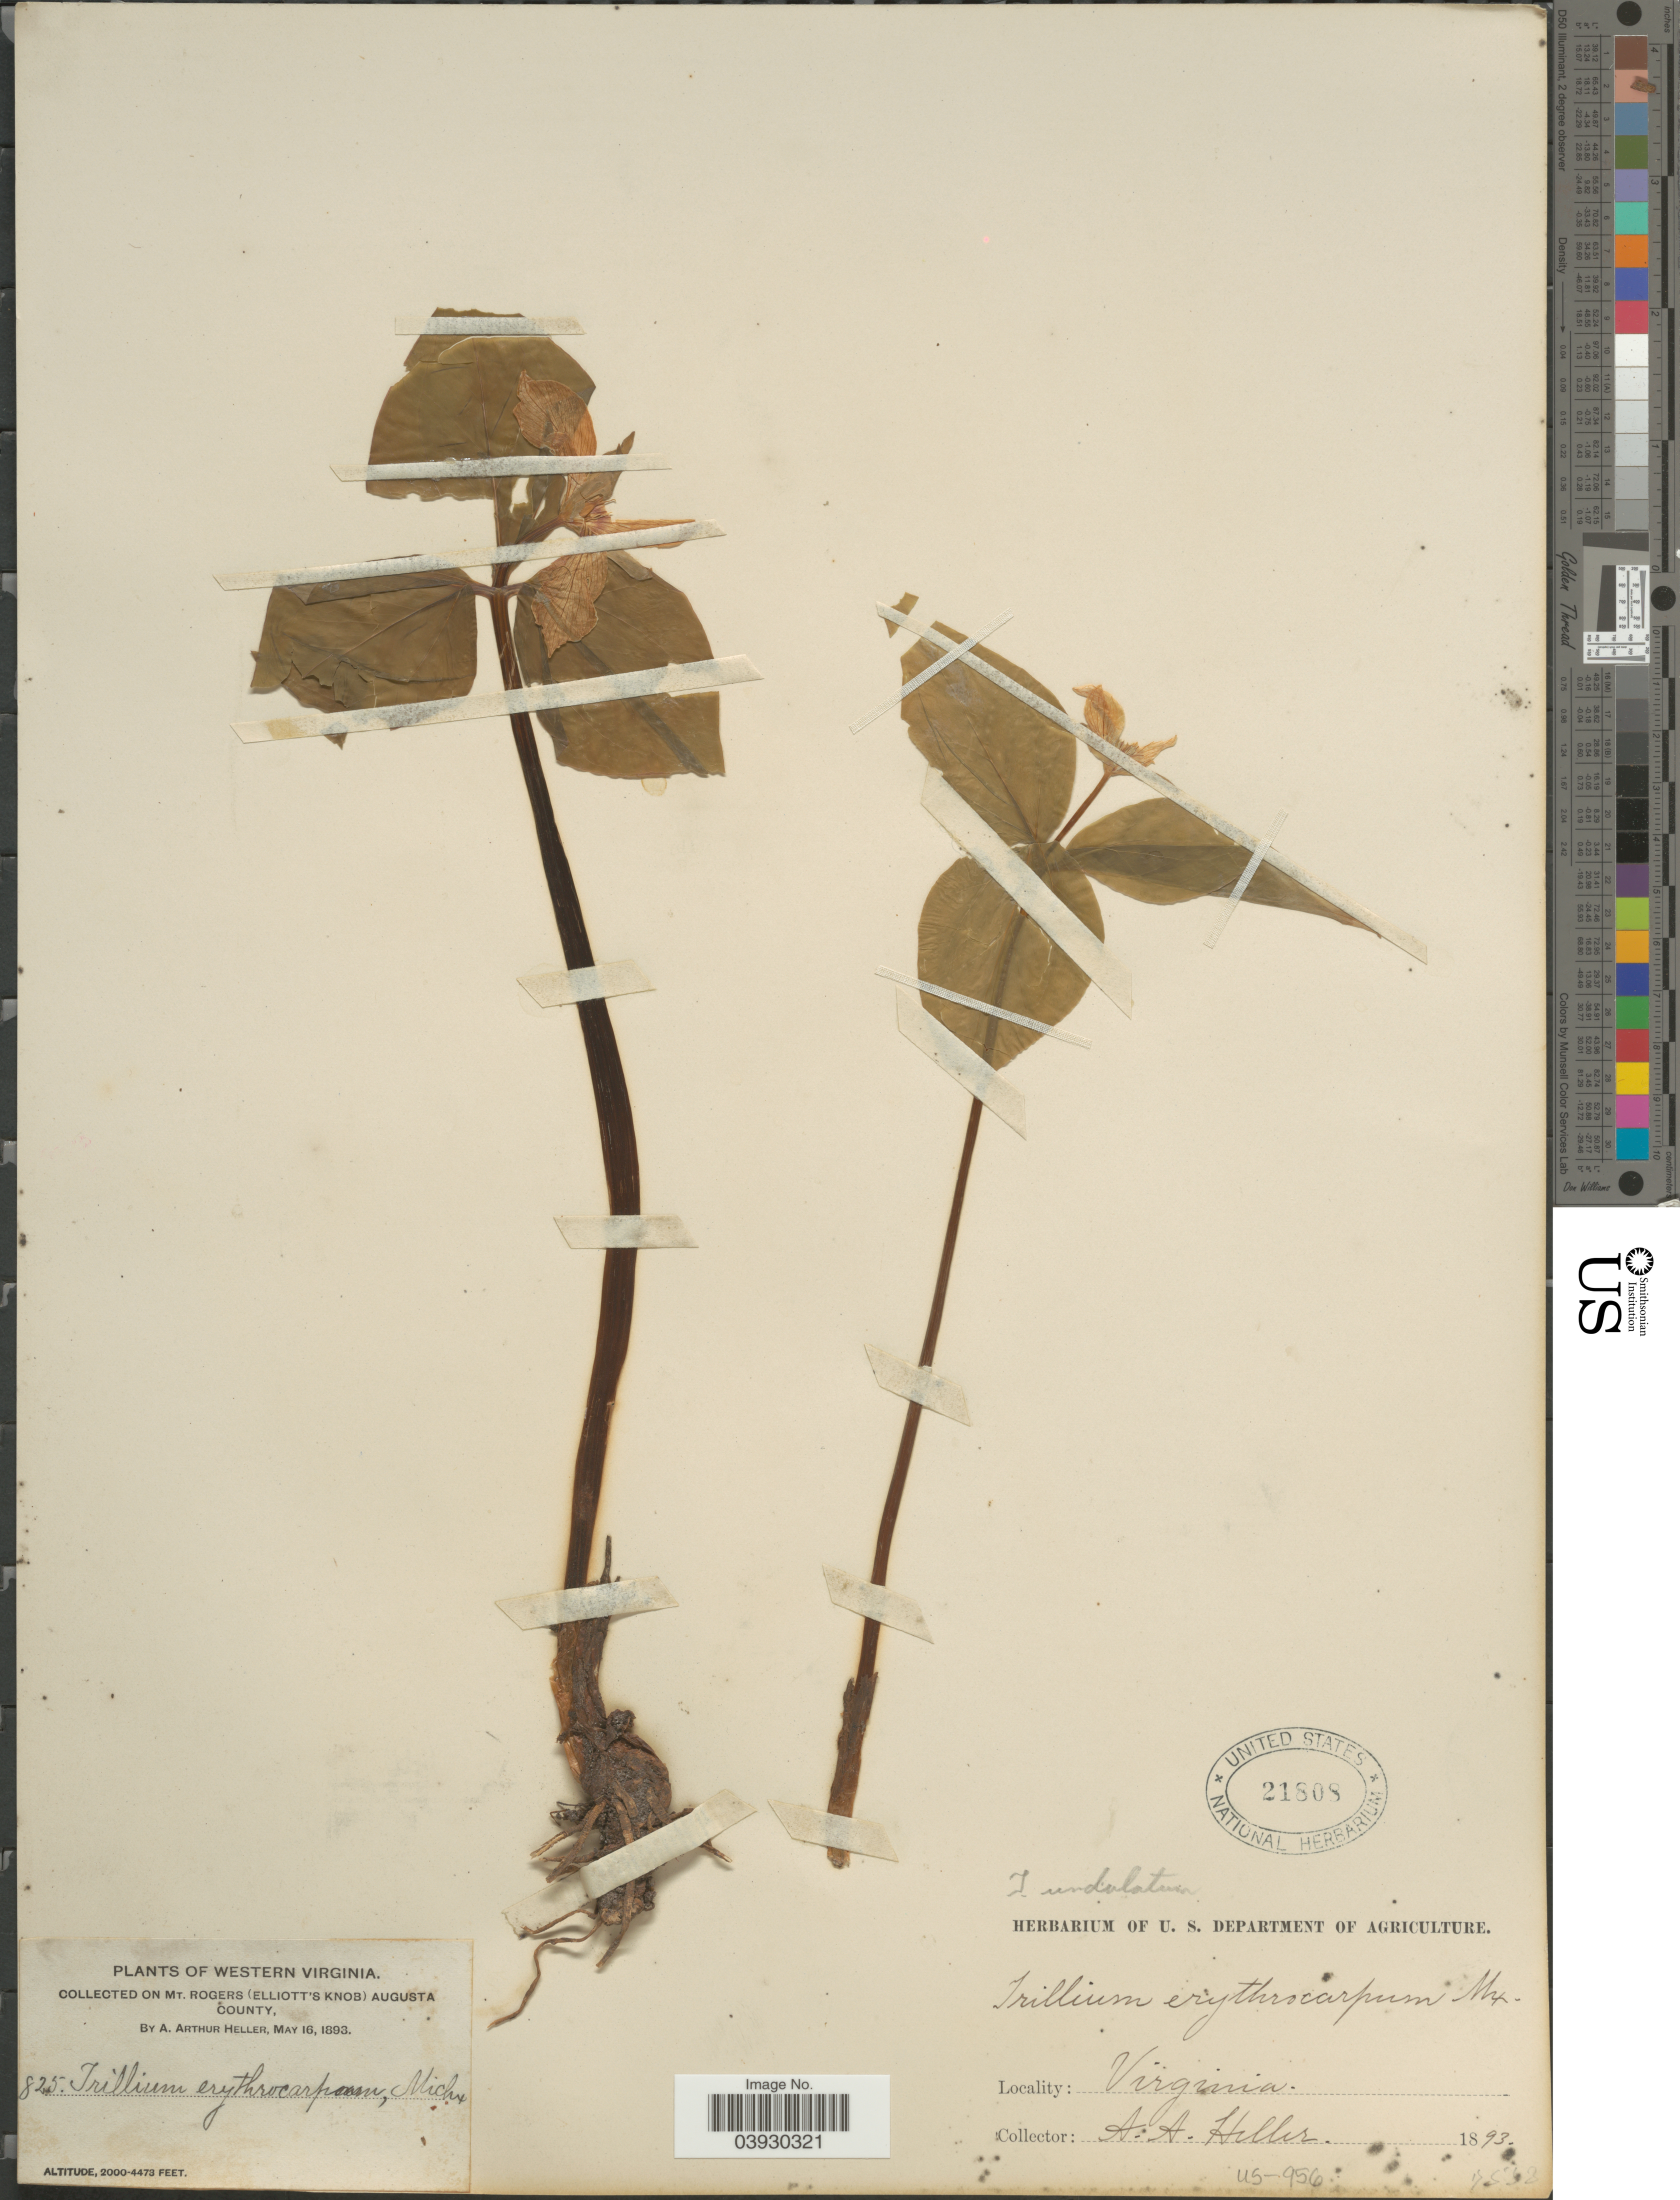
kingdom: Plantae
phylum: Tracheophyta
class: Liliopsida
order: Liliales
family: Melanthiaceae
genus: Trillium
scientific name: Trillium undulatum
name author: Willd.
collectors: A. A. Heller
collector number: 825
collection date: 1893-05-16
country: United States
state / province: Virginia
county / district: Augusta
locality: On Mt. Rogers (Elliott's Knob) Augusta County.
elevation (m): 610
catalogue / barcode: US 21808